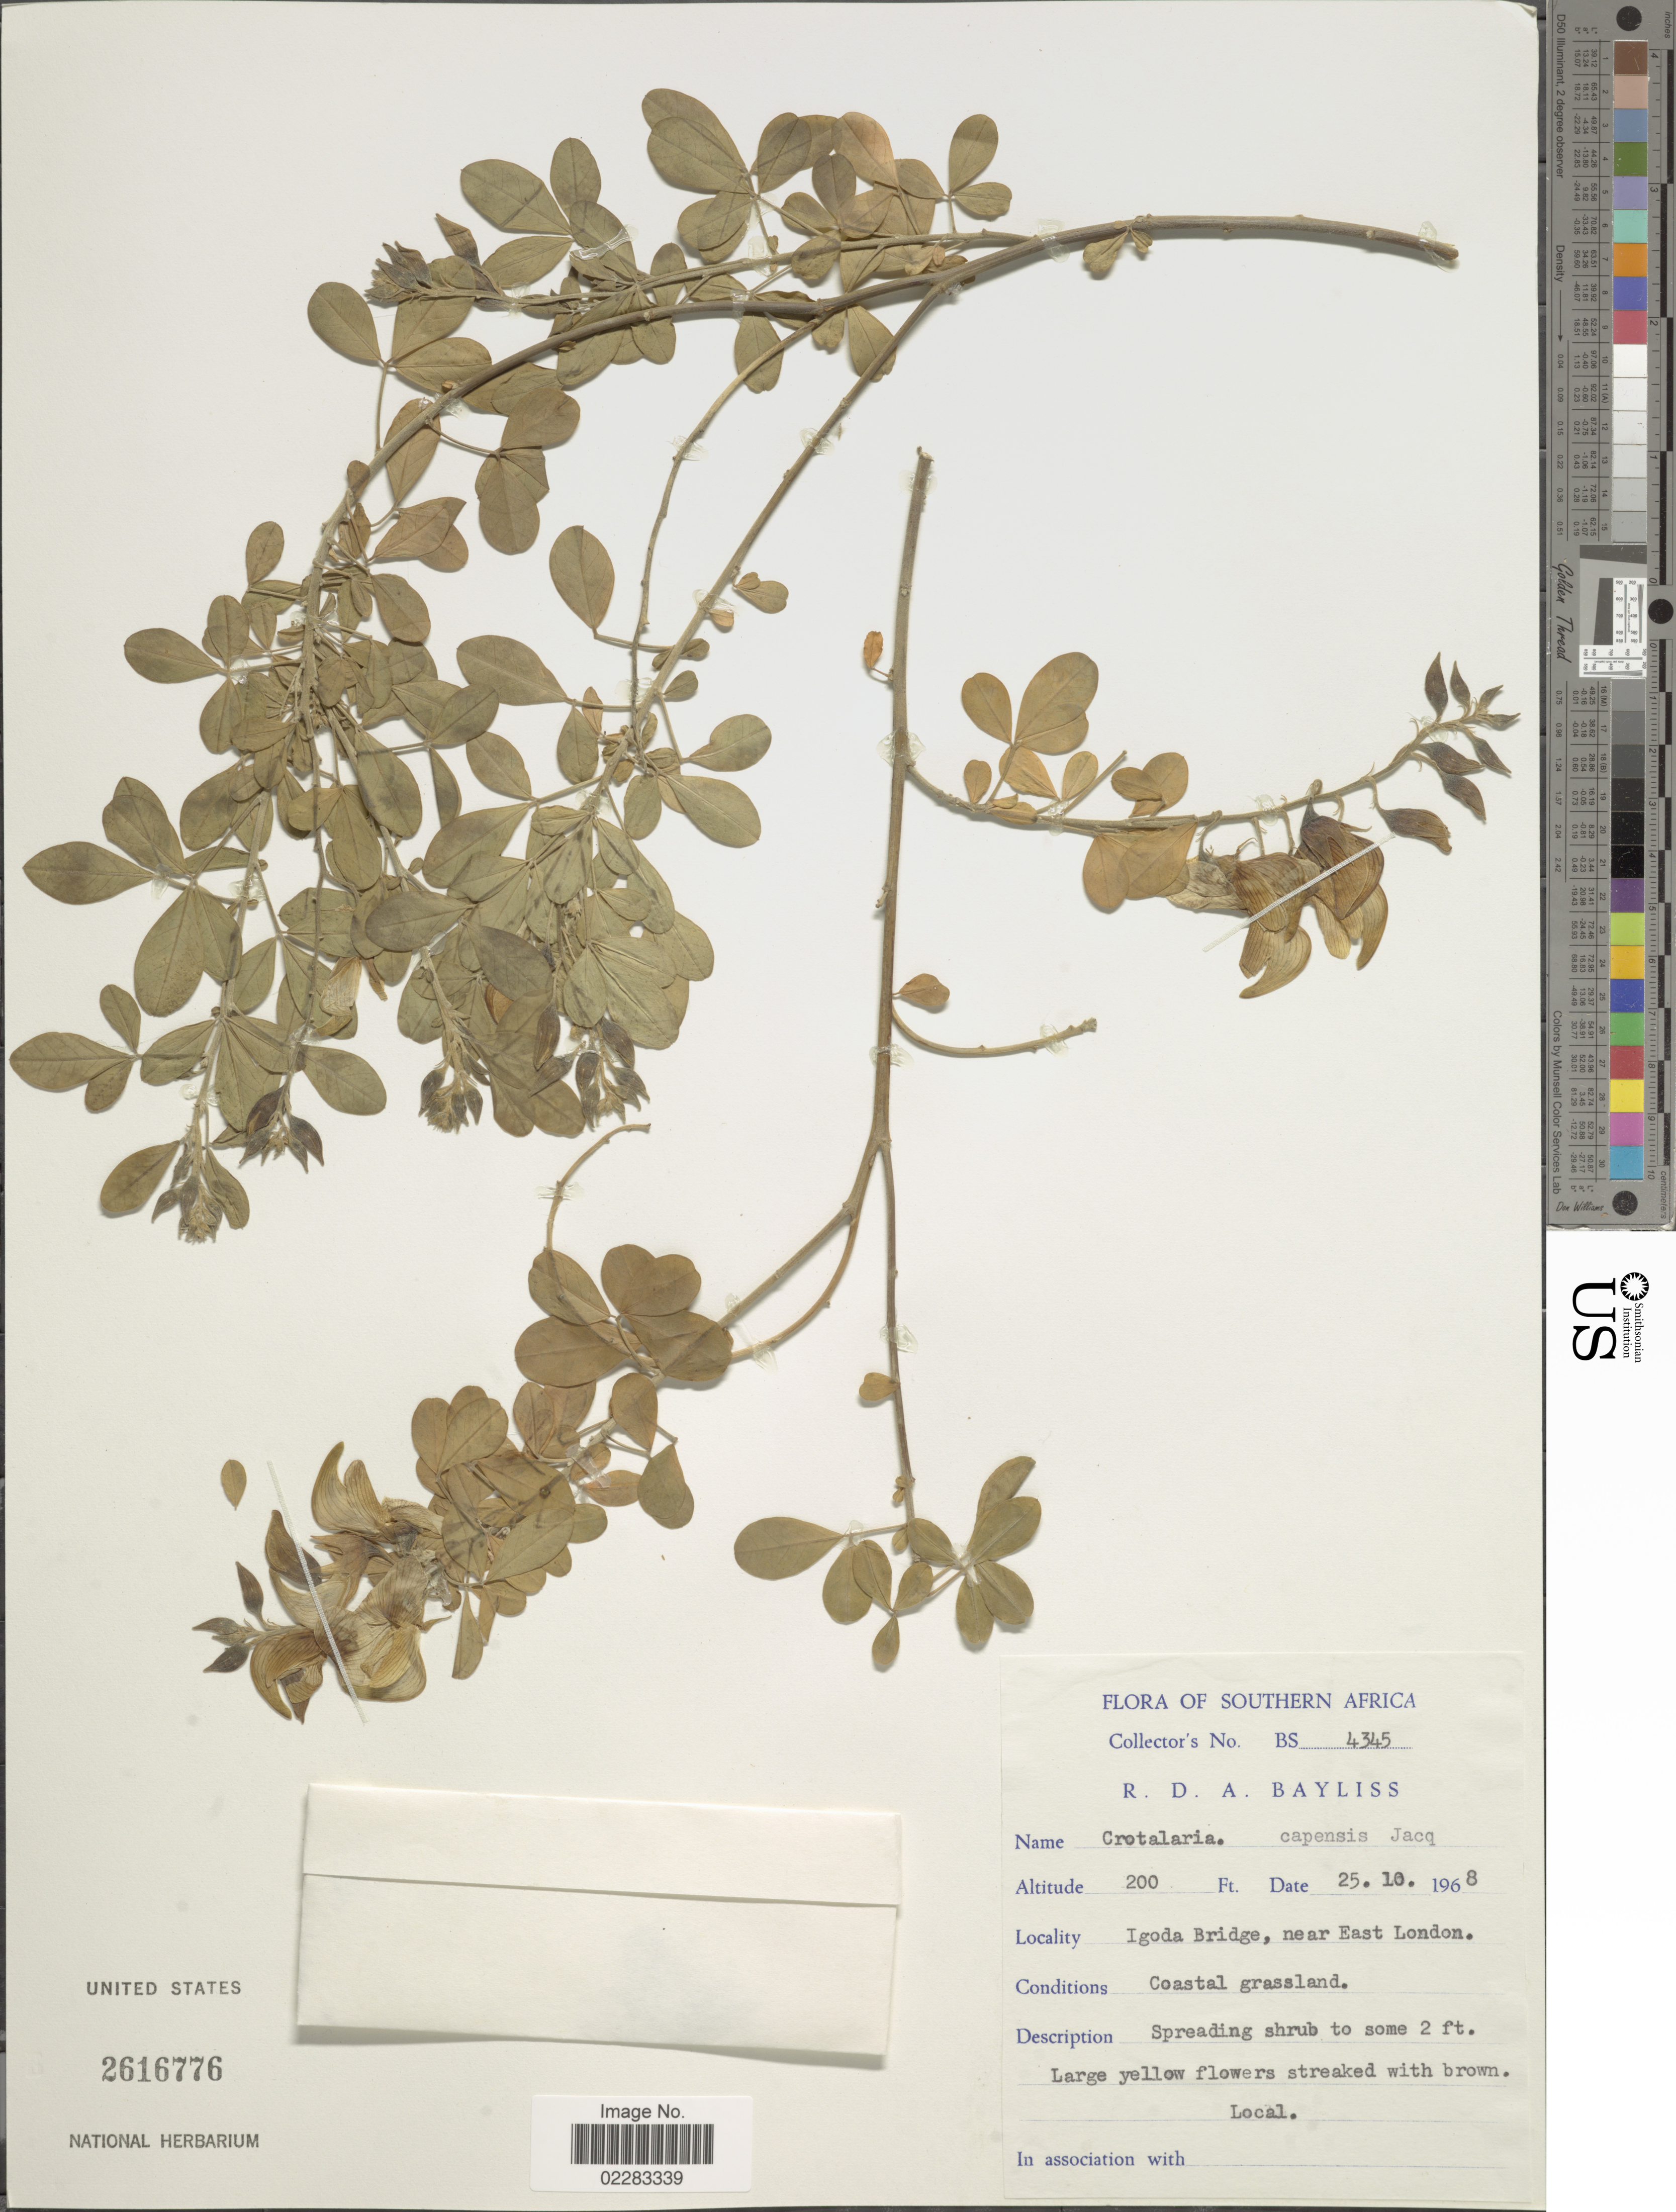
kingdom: Plantae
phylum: Tracheophyta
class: Magnoliopsida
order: Fabales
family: Fabaceae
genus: Crotalaria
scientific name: Crotalaria sp.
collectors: R. Bayliss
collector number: BS 4345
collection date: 1968-10-25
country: South Africa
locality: Southern Africa, Igoda Bridge, near East London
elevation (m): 61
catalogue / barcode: US 2616776